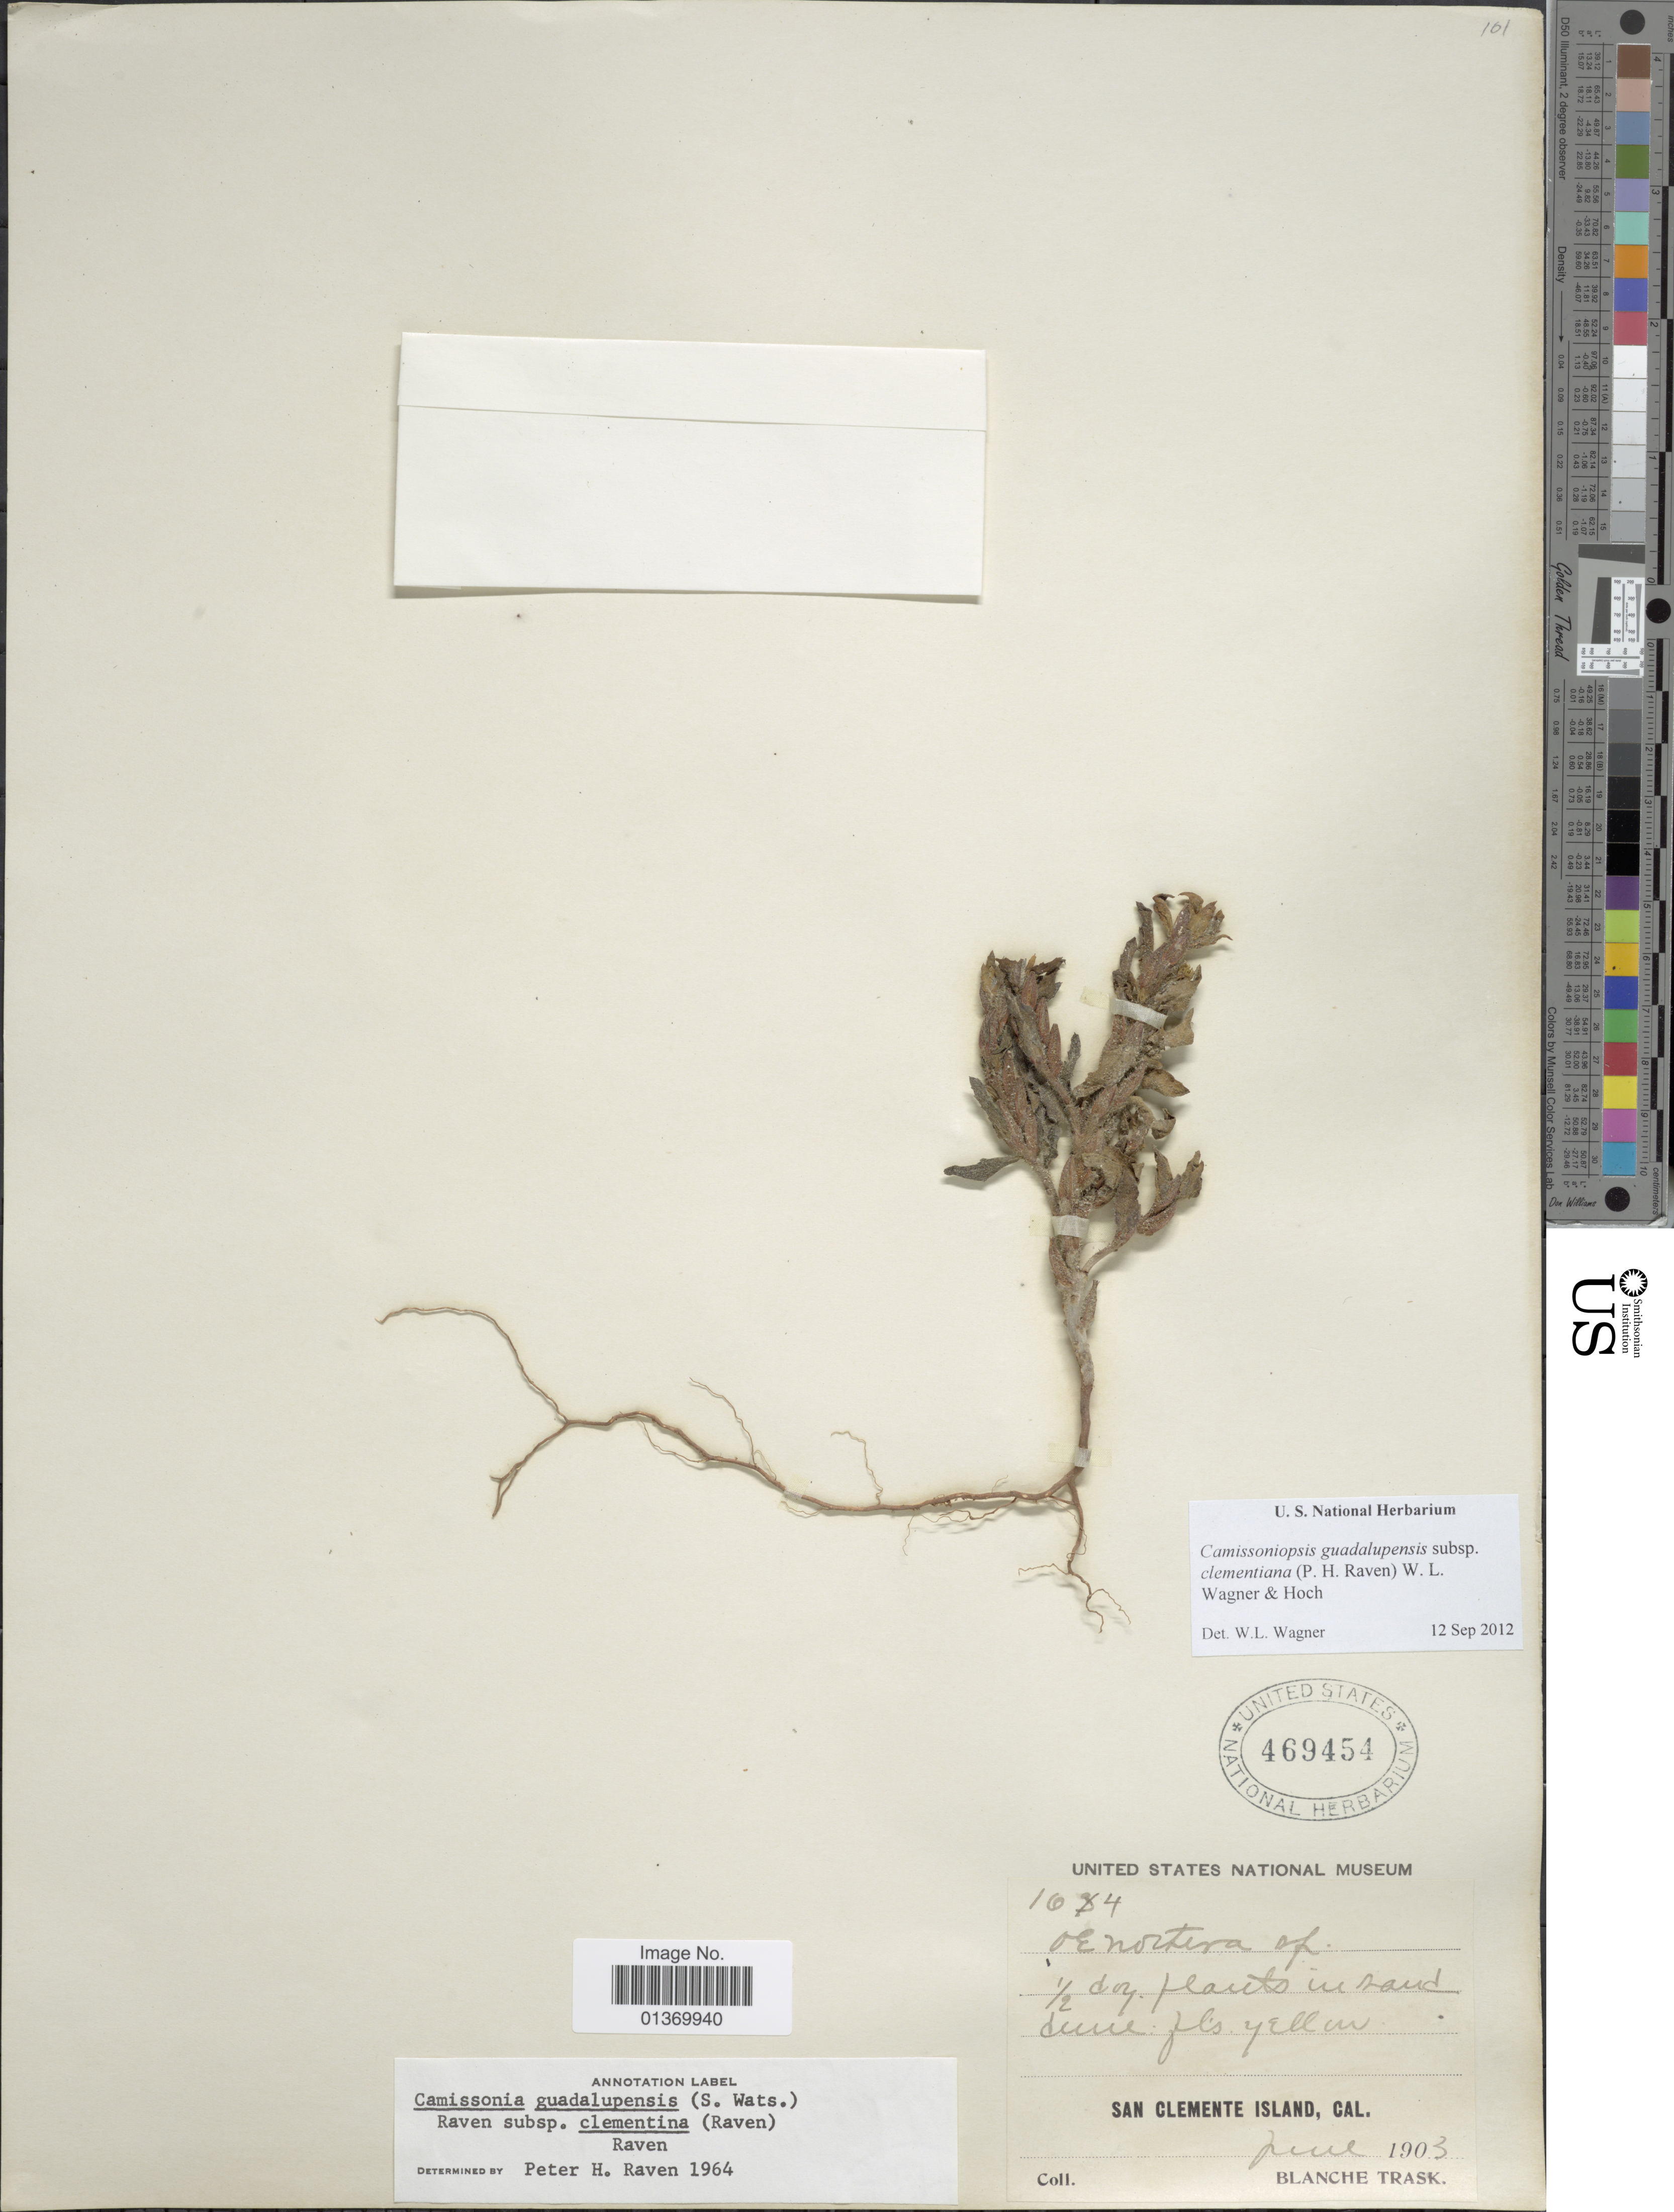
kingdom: Plantae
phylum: Tracheophyta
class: Magnoliopsida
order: Myrtales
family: Onagraceae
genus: Camissoniopsis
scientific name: Camissoniopsis guadalupensis subsp. clementiana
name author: (P.H. Raven) W.L. Wagner & Hoch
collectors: B. Trask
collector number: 1684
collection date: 1903-06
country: United States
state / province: California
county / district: Los Angeles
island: San Clemente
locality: San Clemente Island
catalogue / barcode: US 469454